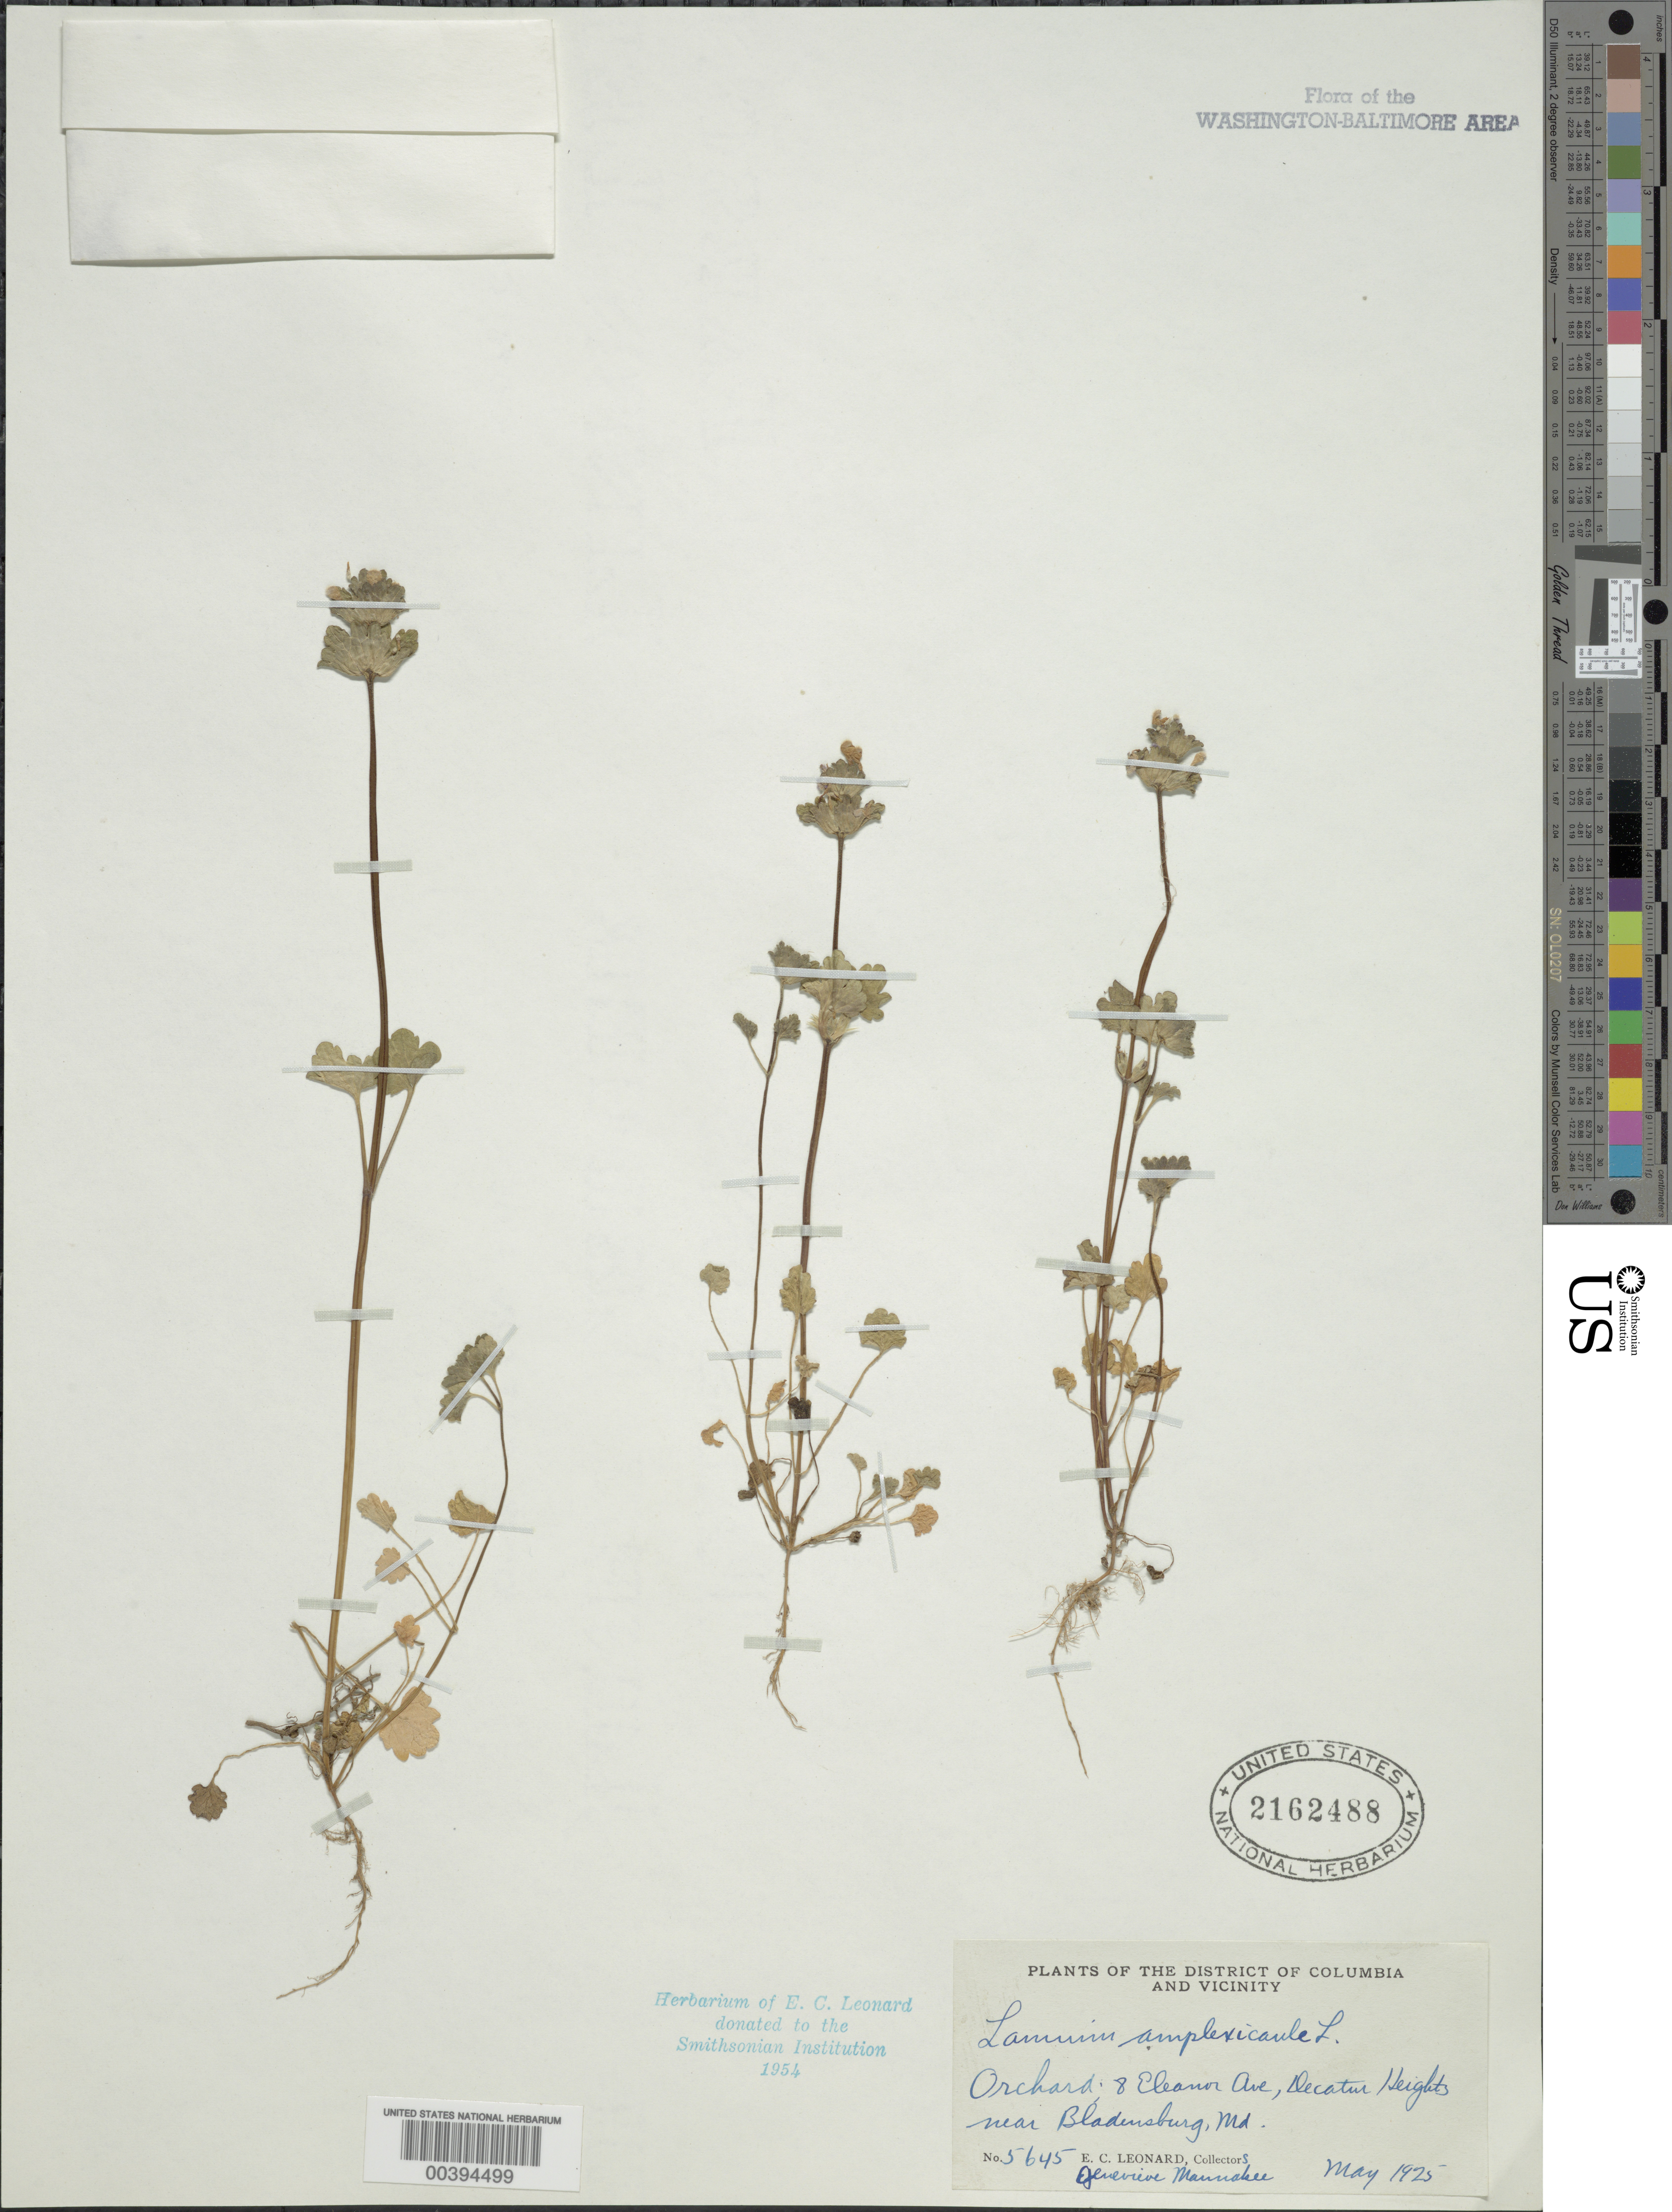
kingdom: Plantae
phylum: Tracheophyta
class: Magnoliopsida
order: Lamiales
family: Lamiaceae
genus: Lamium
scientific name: Lamium amplexicaule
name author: L.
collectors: E. C. Leonard & G. Mannahee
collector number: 5645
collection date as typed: May 1925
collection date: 1925-05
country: United States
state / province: Maryland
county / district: Prince George's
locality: Decatur Heights, Bladensburg Orchard, 8 Eleanor Ave.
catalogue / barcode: US 2162488